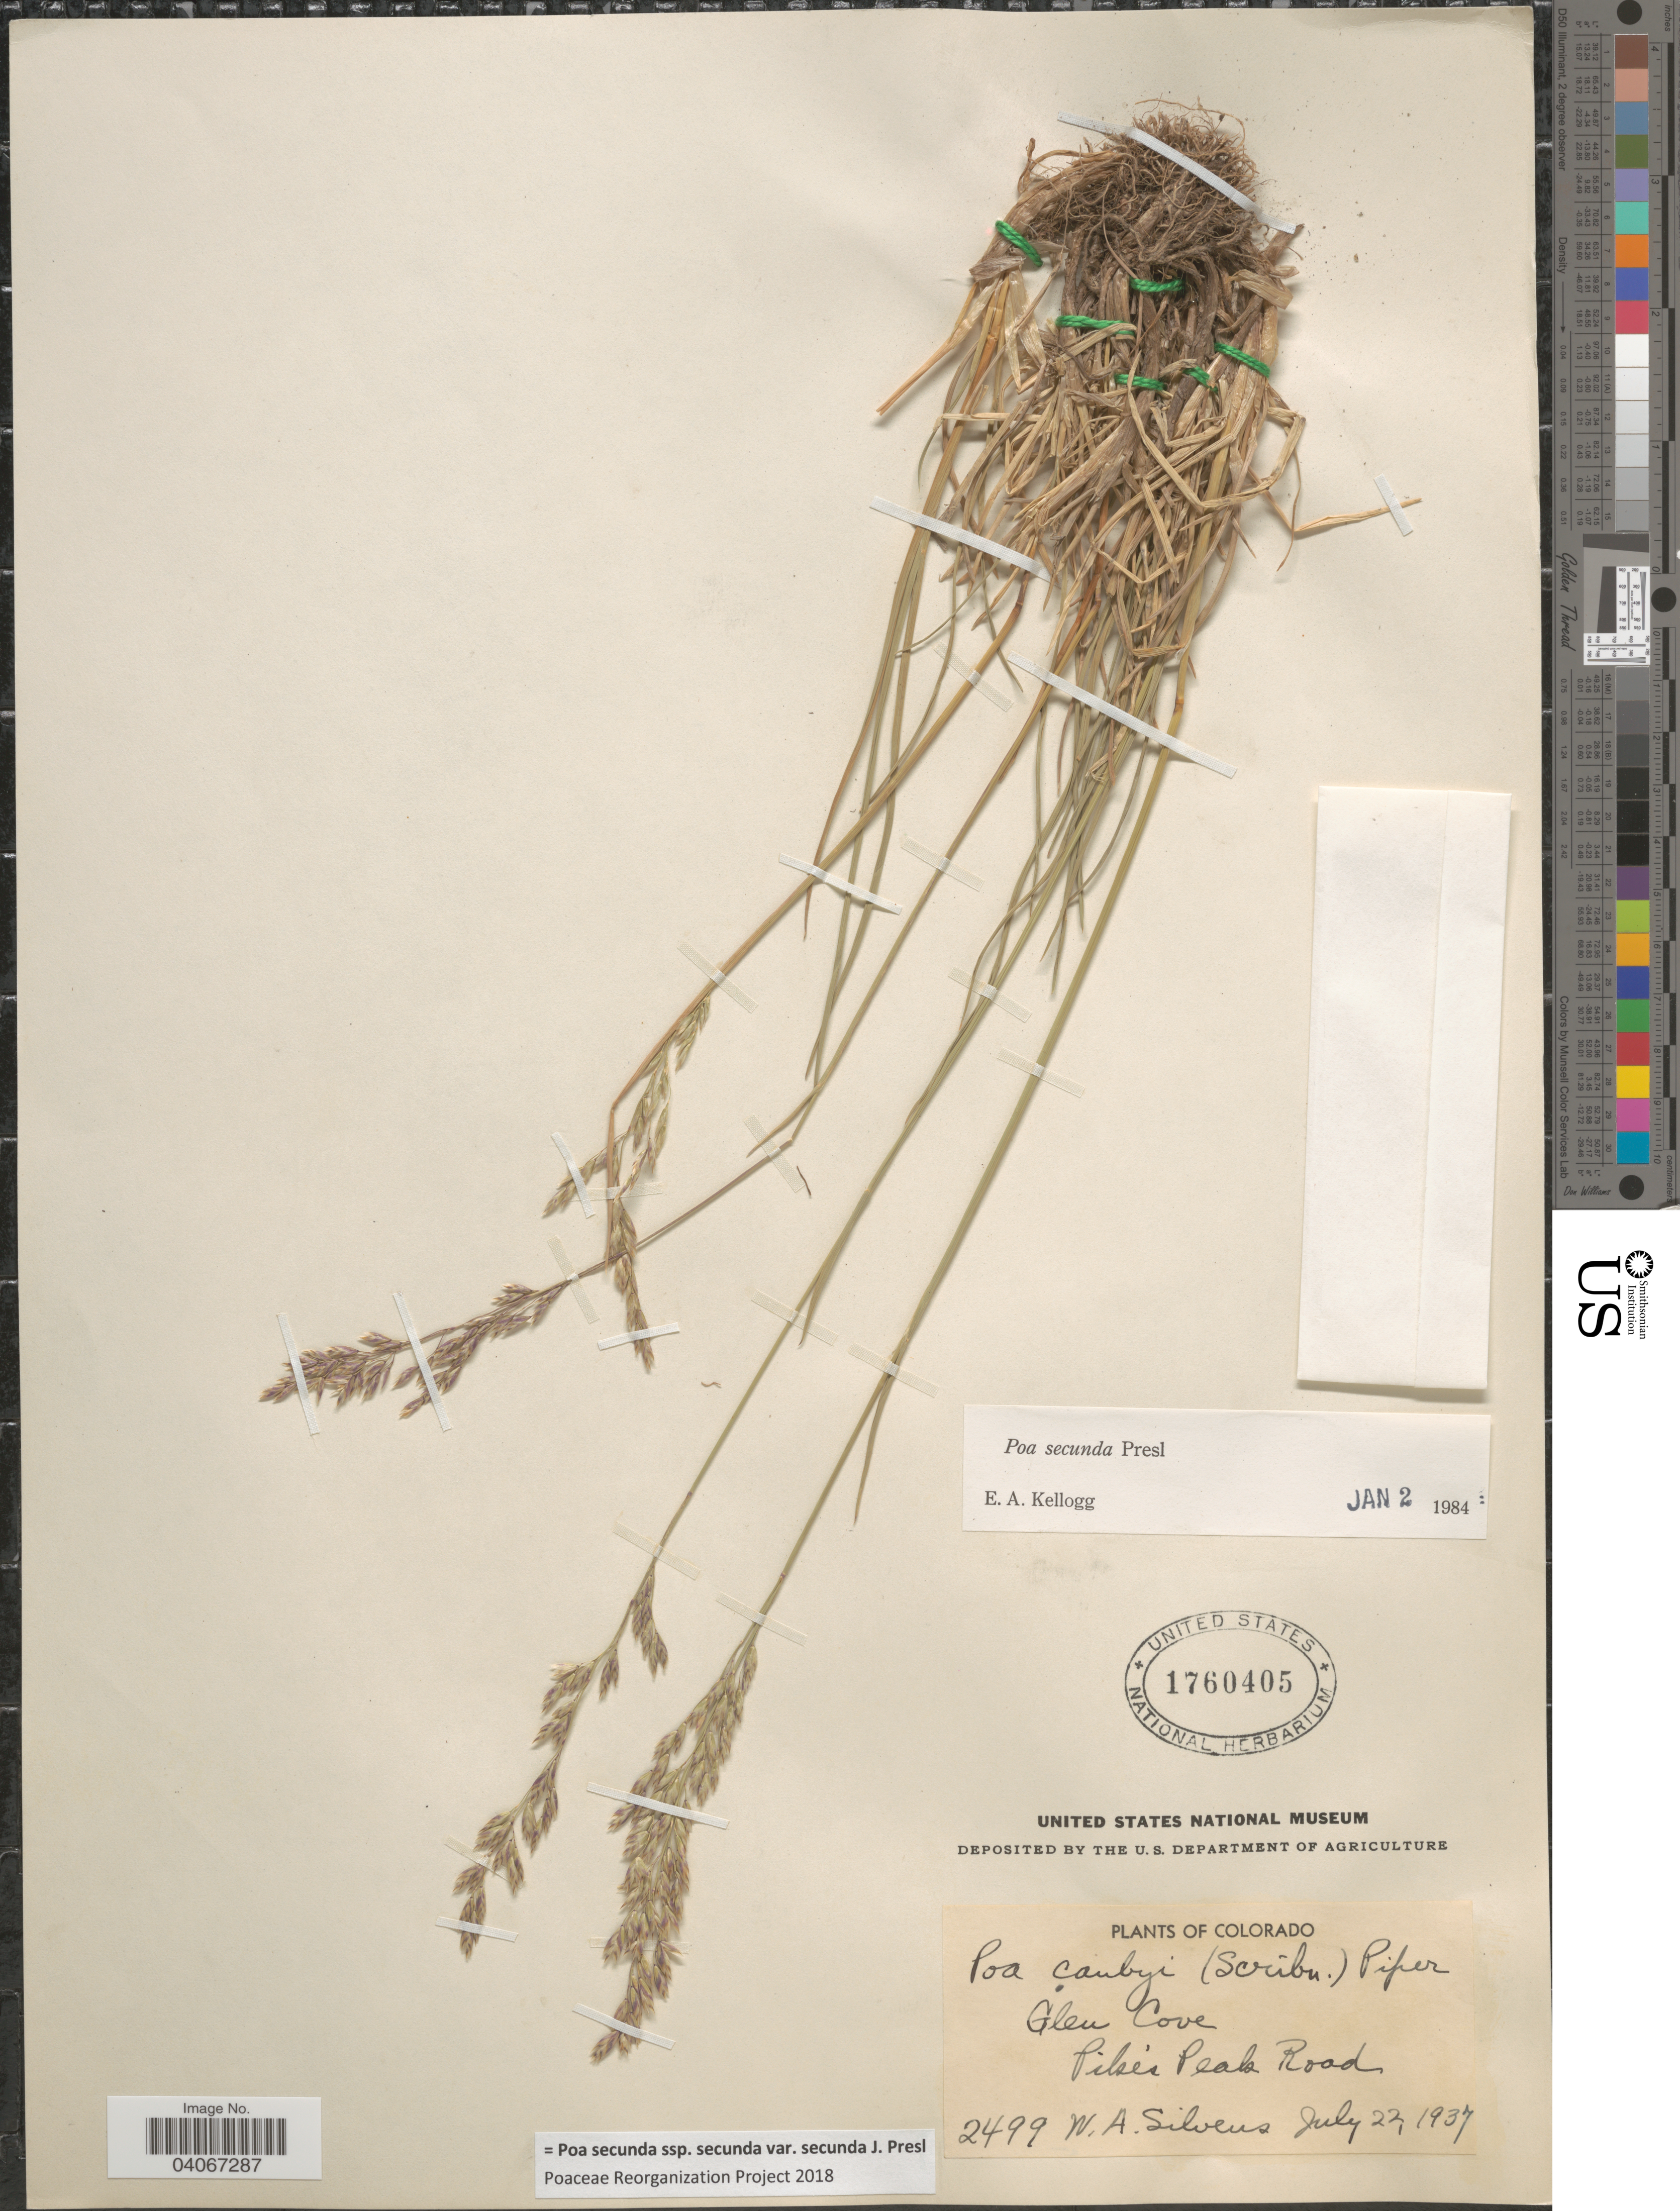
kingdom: Plantae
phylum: Tracheophyta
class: Liliopsida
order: Poales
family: Poaceae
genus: Poa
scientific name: Poa secunda subsp. secunda var. secunda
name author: J. Presl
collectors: W. Silveus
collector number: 2499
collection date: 1937-07-22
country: United States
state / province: Colorado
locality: Glen Cove, Pike's Peak Road.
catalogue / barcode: US 1760405